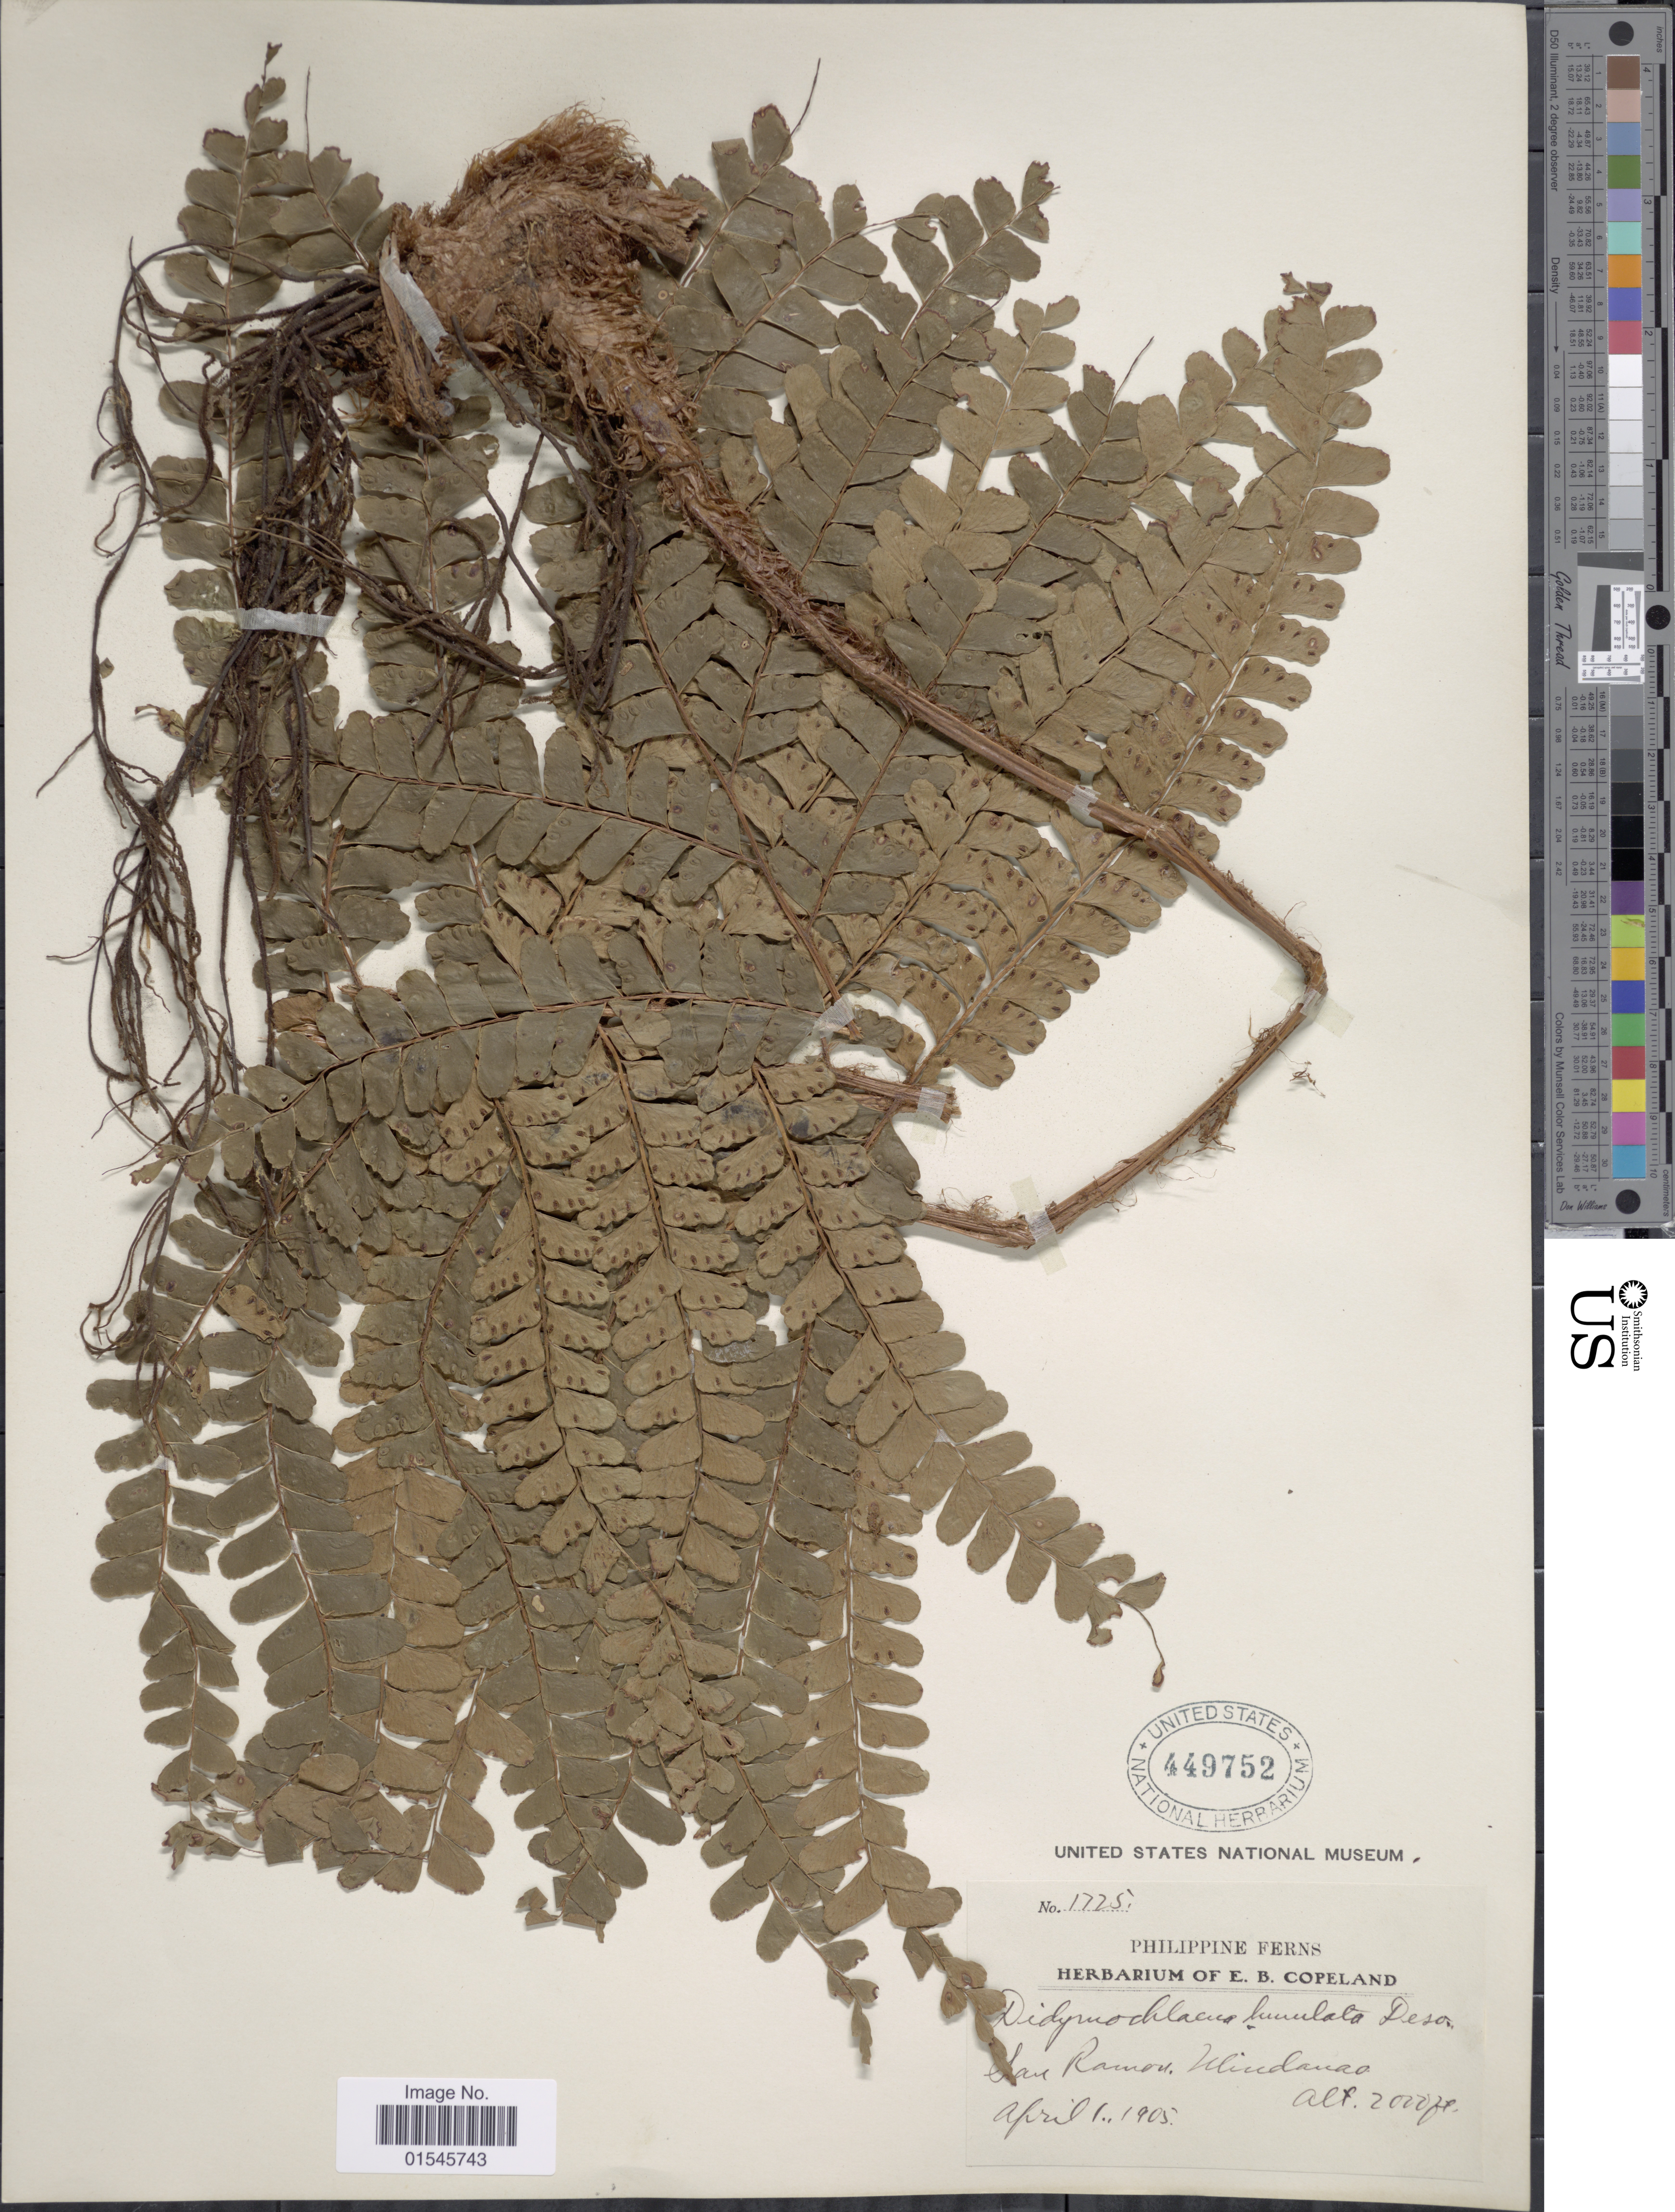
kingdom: Plantae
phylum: Tracheophyta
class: Polypodiopsida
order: Polypodiales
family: Didymochlaenaceae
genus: Didymochlaena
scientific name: Didymochlaena truncatula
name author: (Sw.) J. Sm.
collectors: ex herb. E. B. Copeland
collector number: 1725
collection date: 1905-04-01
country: Philippines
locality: San Ramon, Mindanao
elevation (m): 610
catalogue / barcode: US 449752